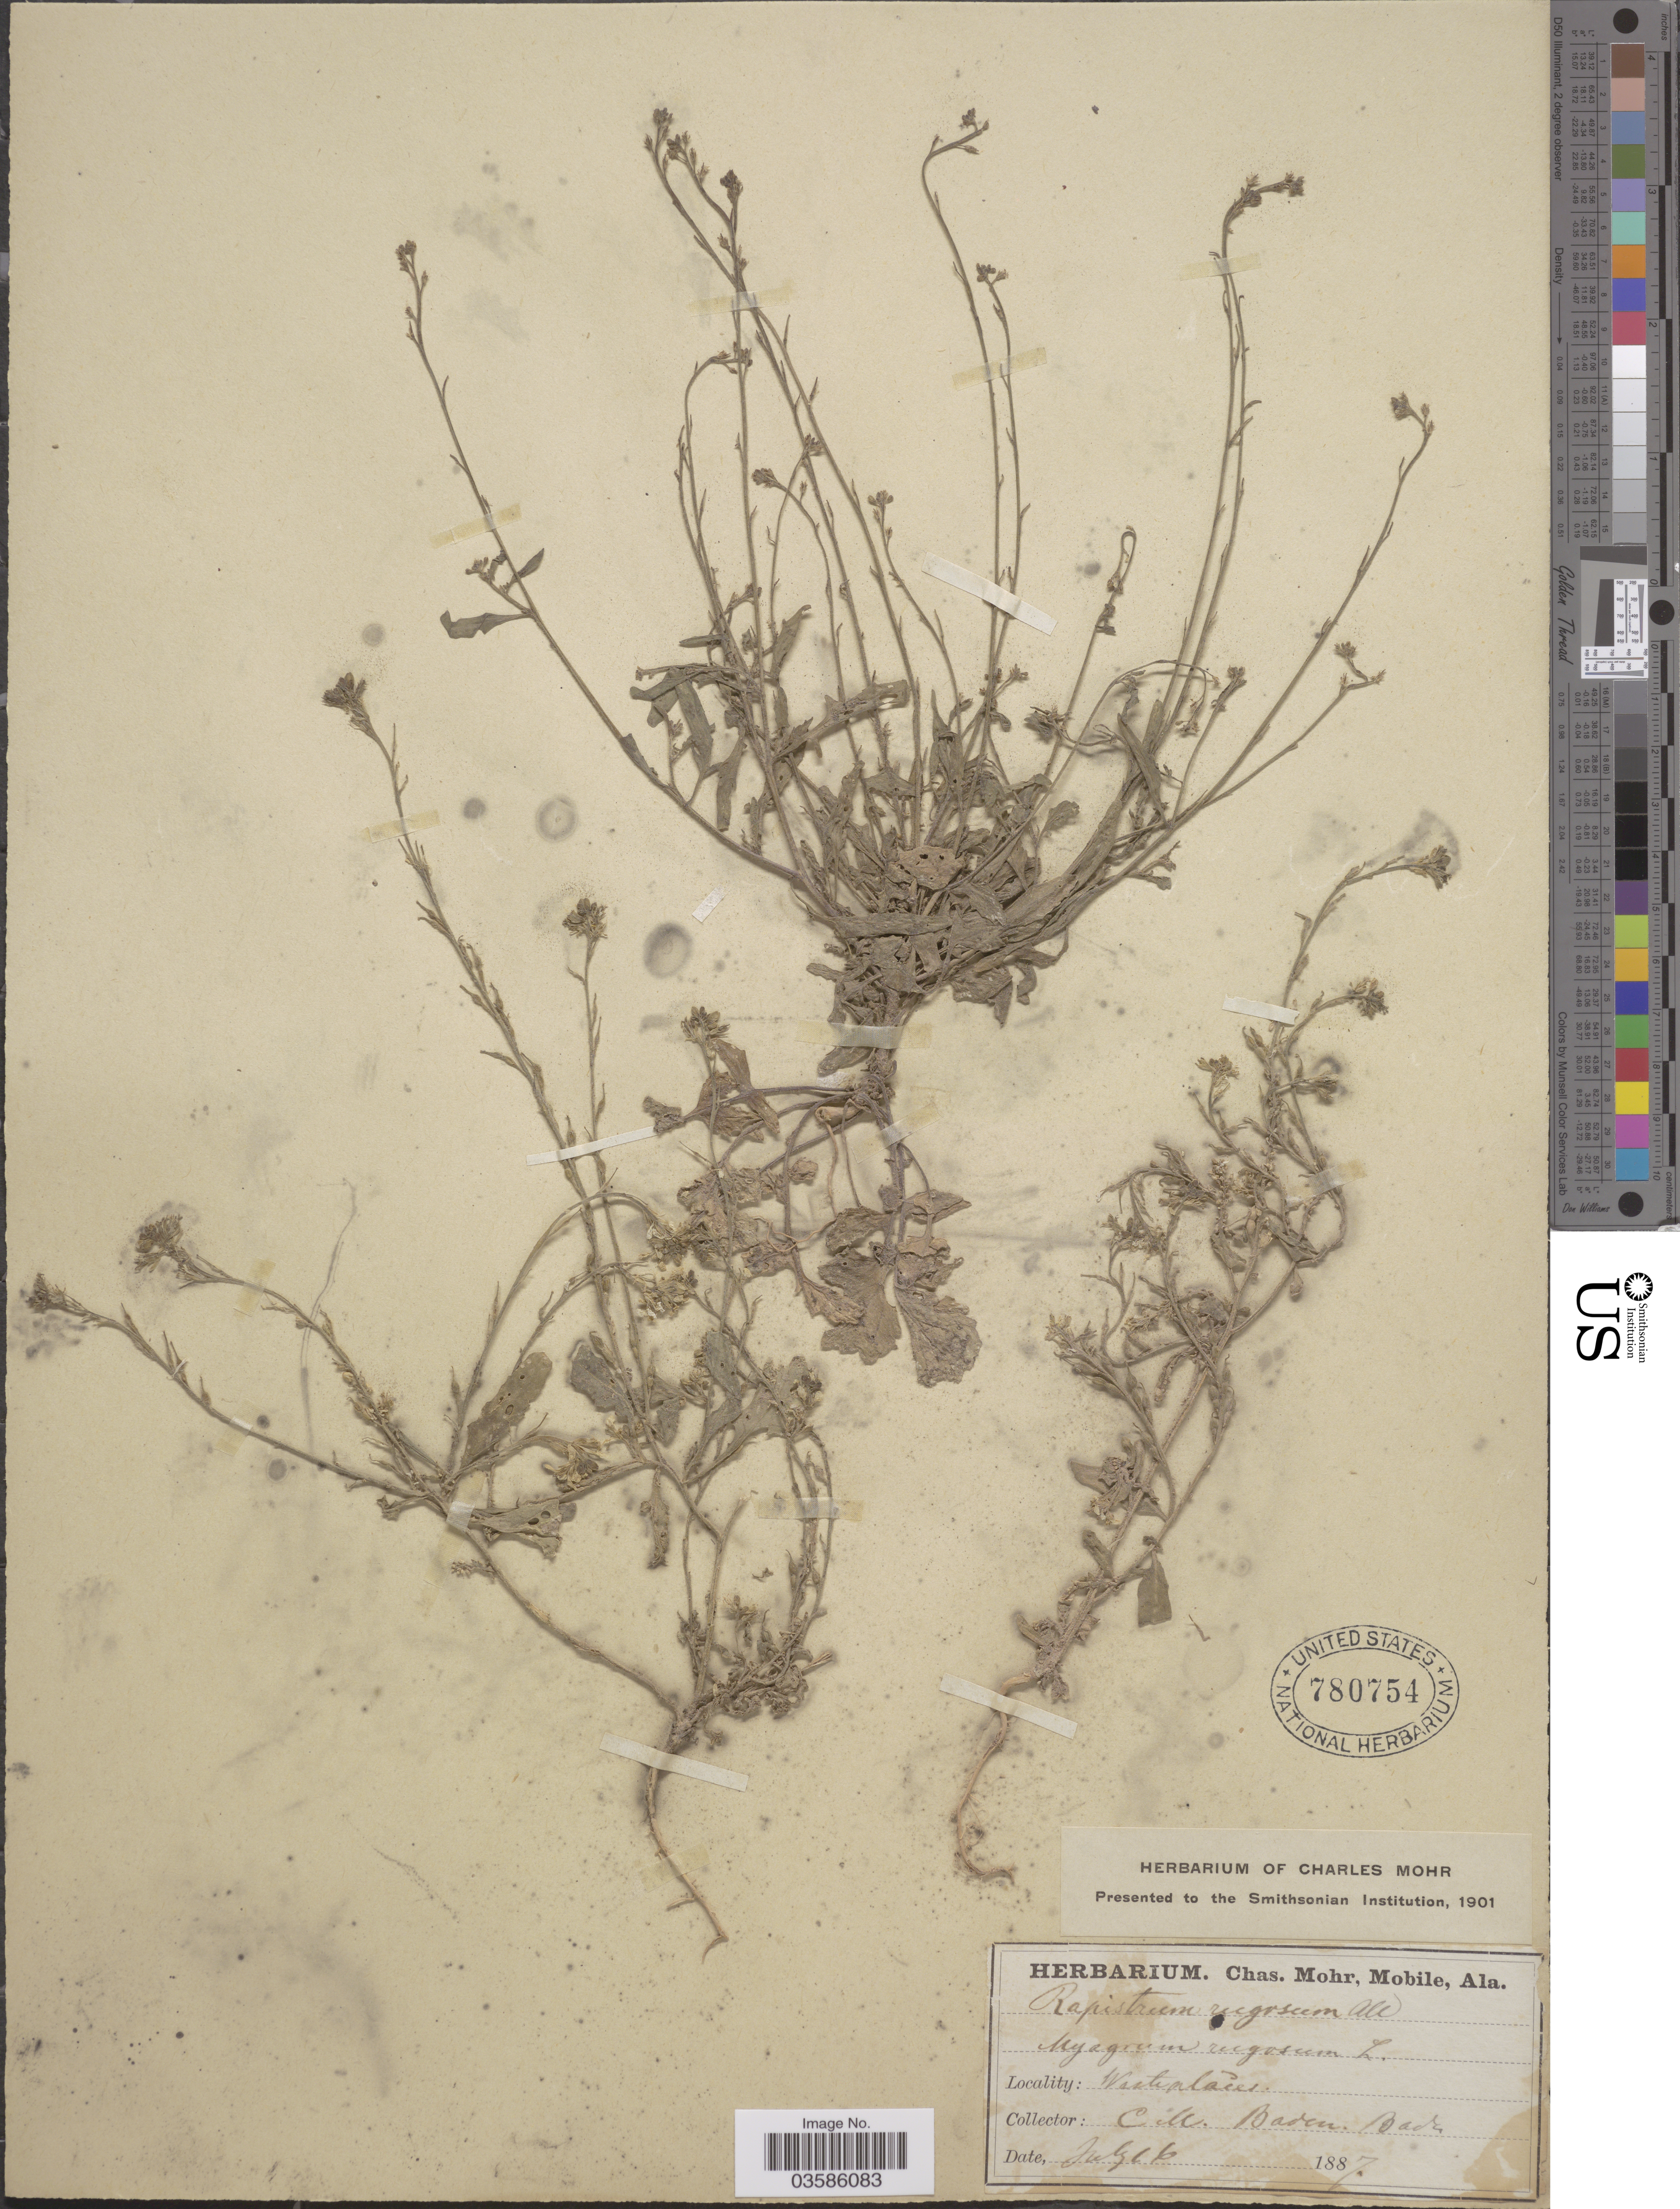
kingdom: Plantae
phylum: Tracheophyta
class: Magnoliopsida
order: Brassicales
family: Brassicaceae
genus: Rapistrum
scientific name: Rapistrum rugosum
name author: (L.) All.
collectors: Mohr, C. T. (herbarium)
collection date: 1887-07-16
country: Germany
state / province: Baden-Württemberg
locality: Baden, Badr [interpreted].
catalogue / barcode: US 780754